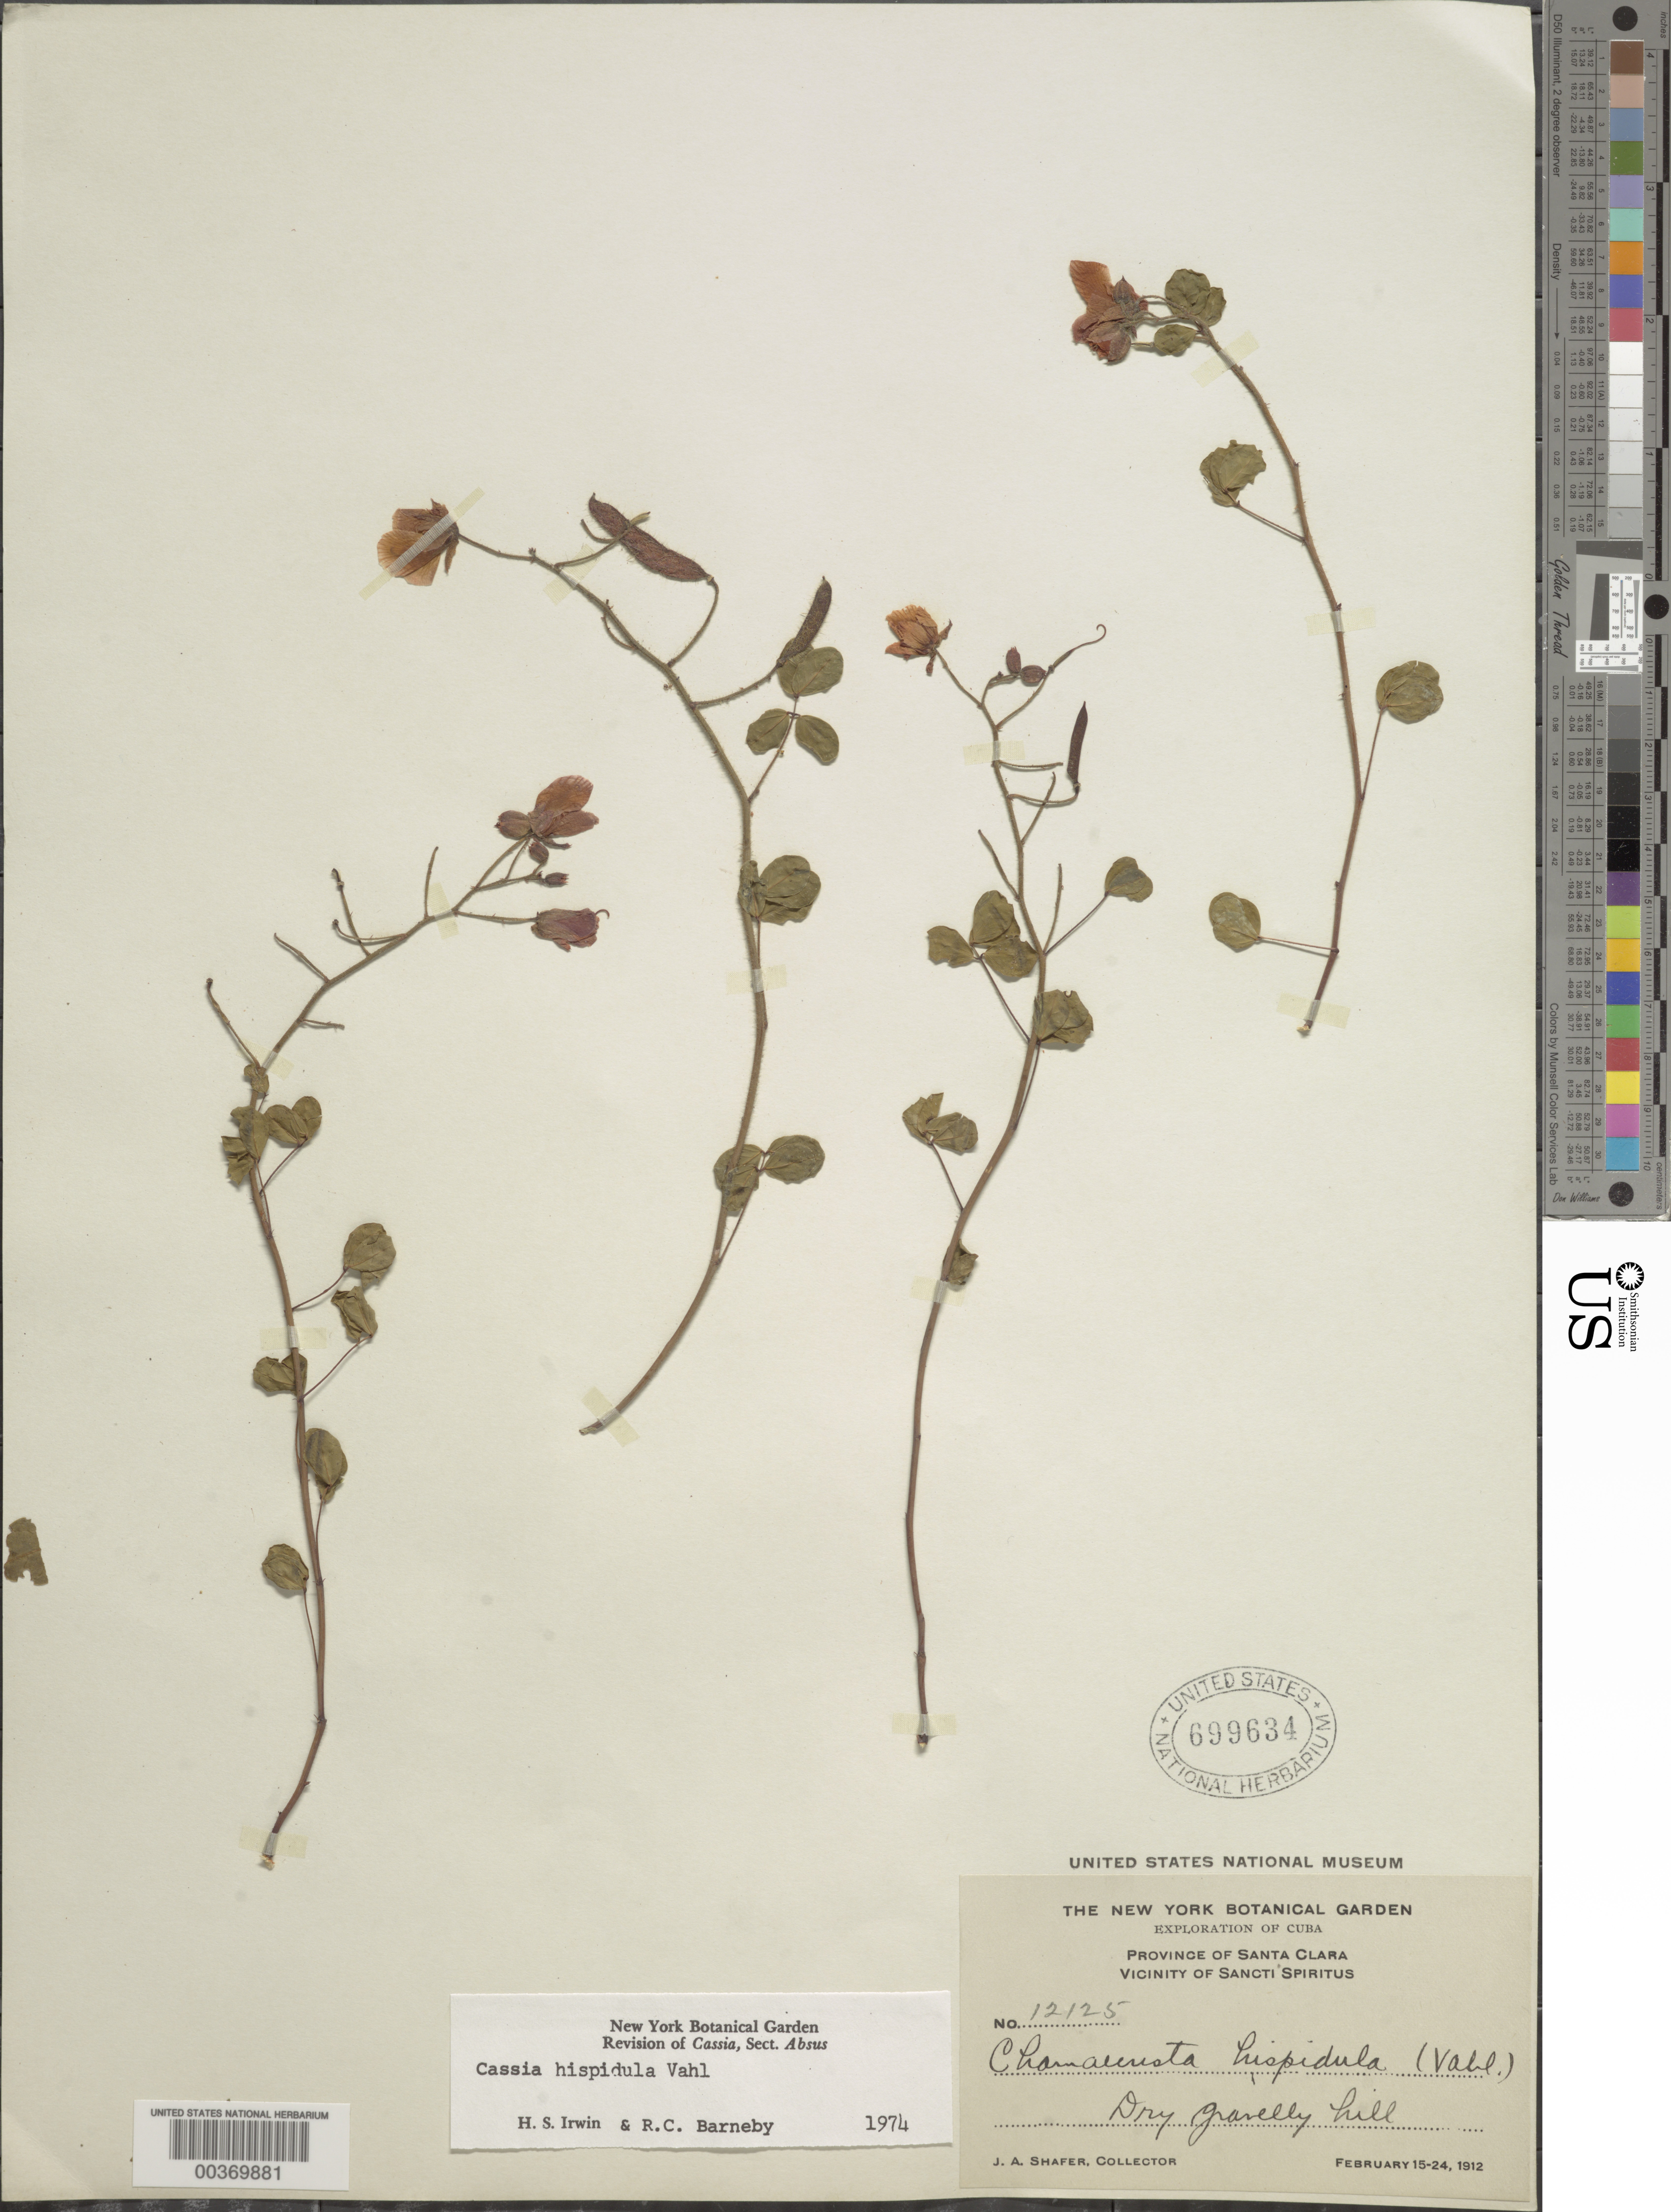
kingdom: Plantae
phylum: Tracheophyta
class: Magnoliopsida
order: Fabales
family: Fabaceae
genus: Chamaecrista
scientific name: Chamaecrista hispidula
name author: (Vahl) H.S. Irwin & Barneby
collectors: J. A. Shafer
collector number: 12125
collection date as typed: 15 Feb 1912 to 24 Feb 1912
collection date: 1912-02-15/1912-02-24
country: Cuba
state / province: Las Villas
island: Greater Antilles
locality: Vicinity of sancti spiritus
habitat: Dry gravelly hill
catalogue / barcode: US 699634